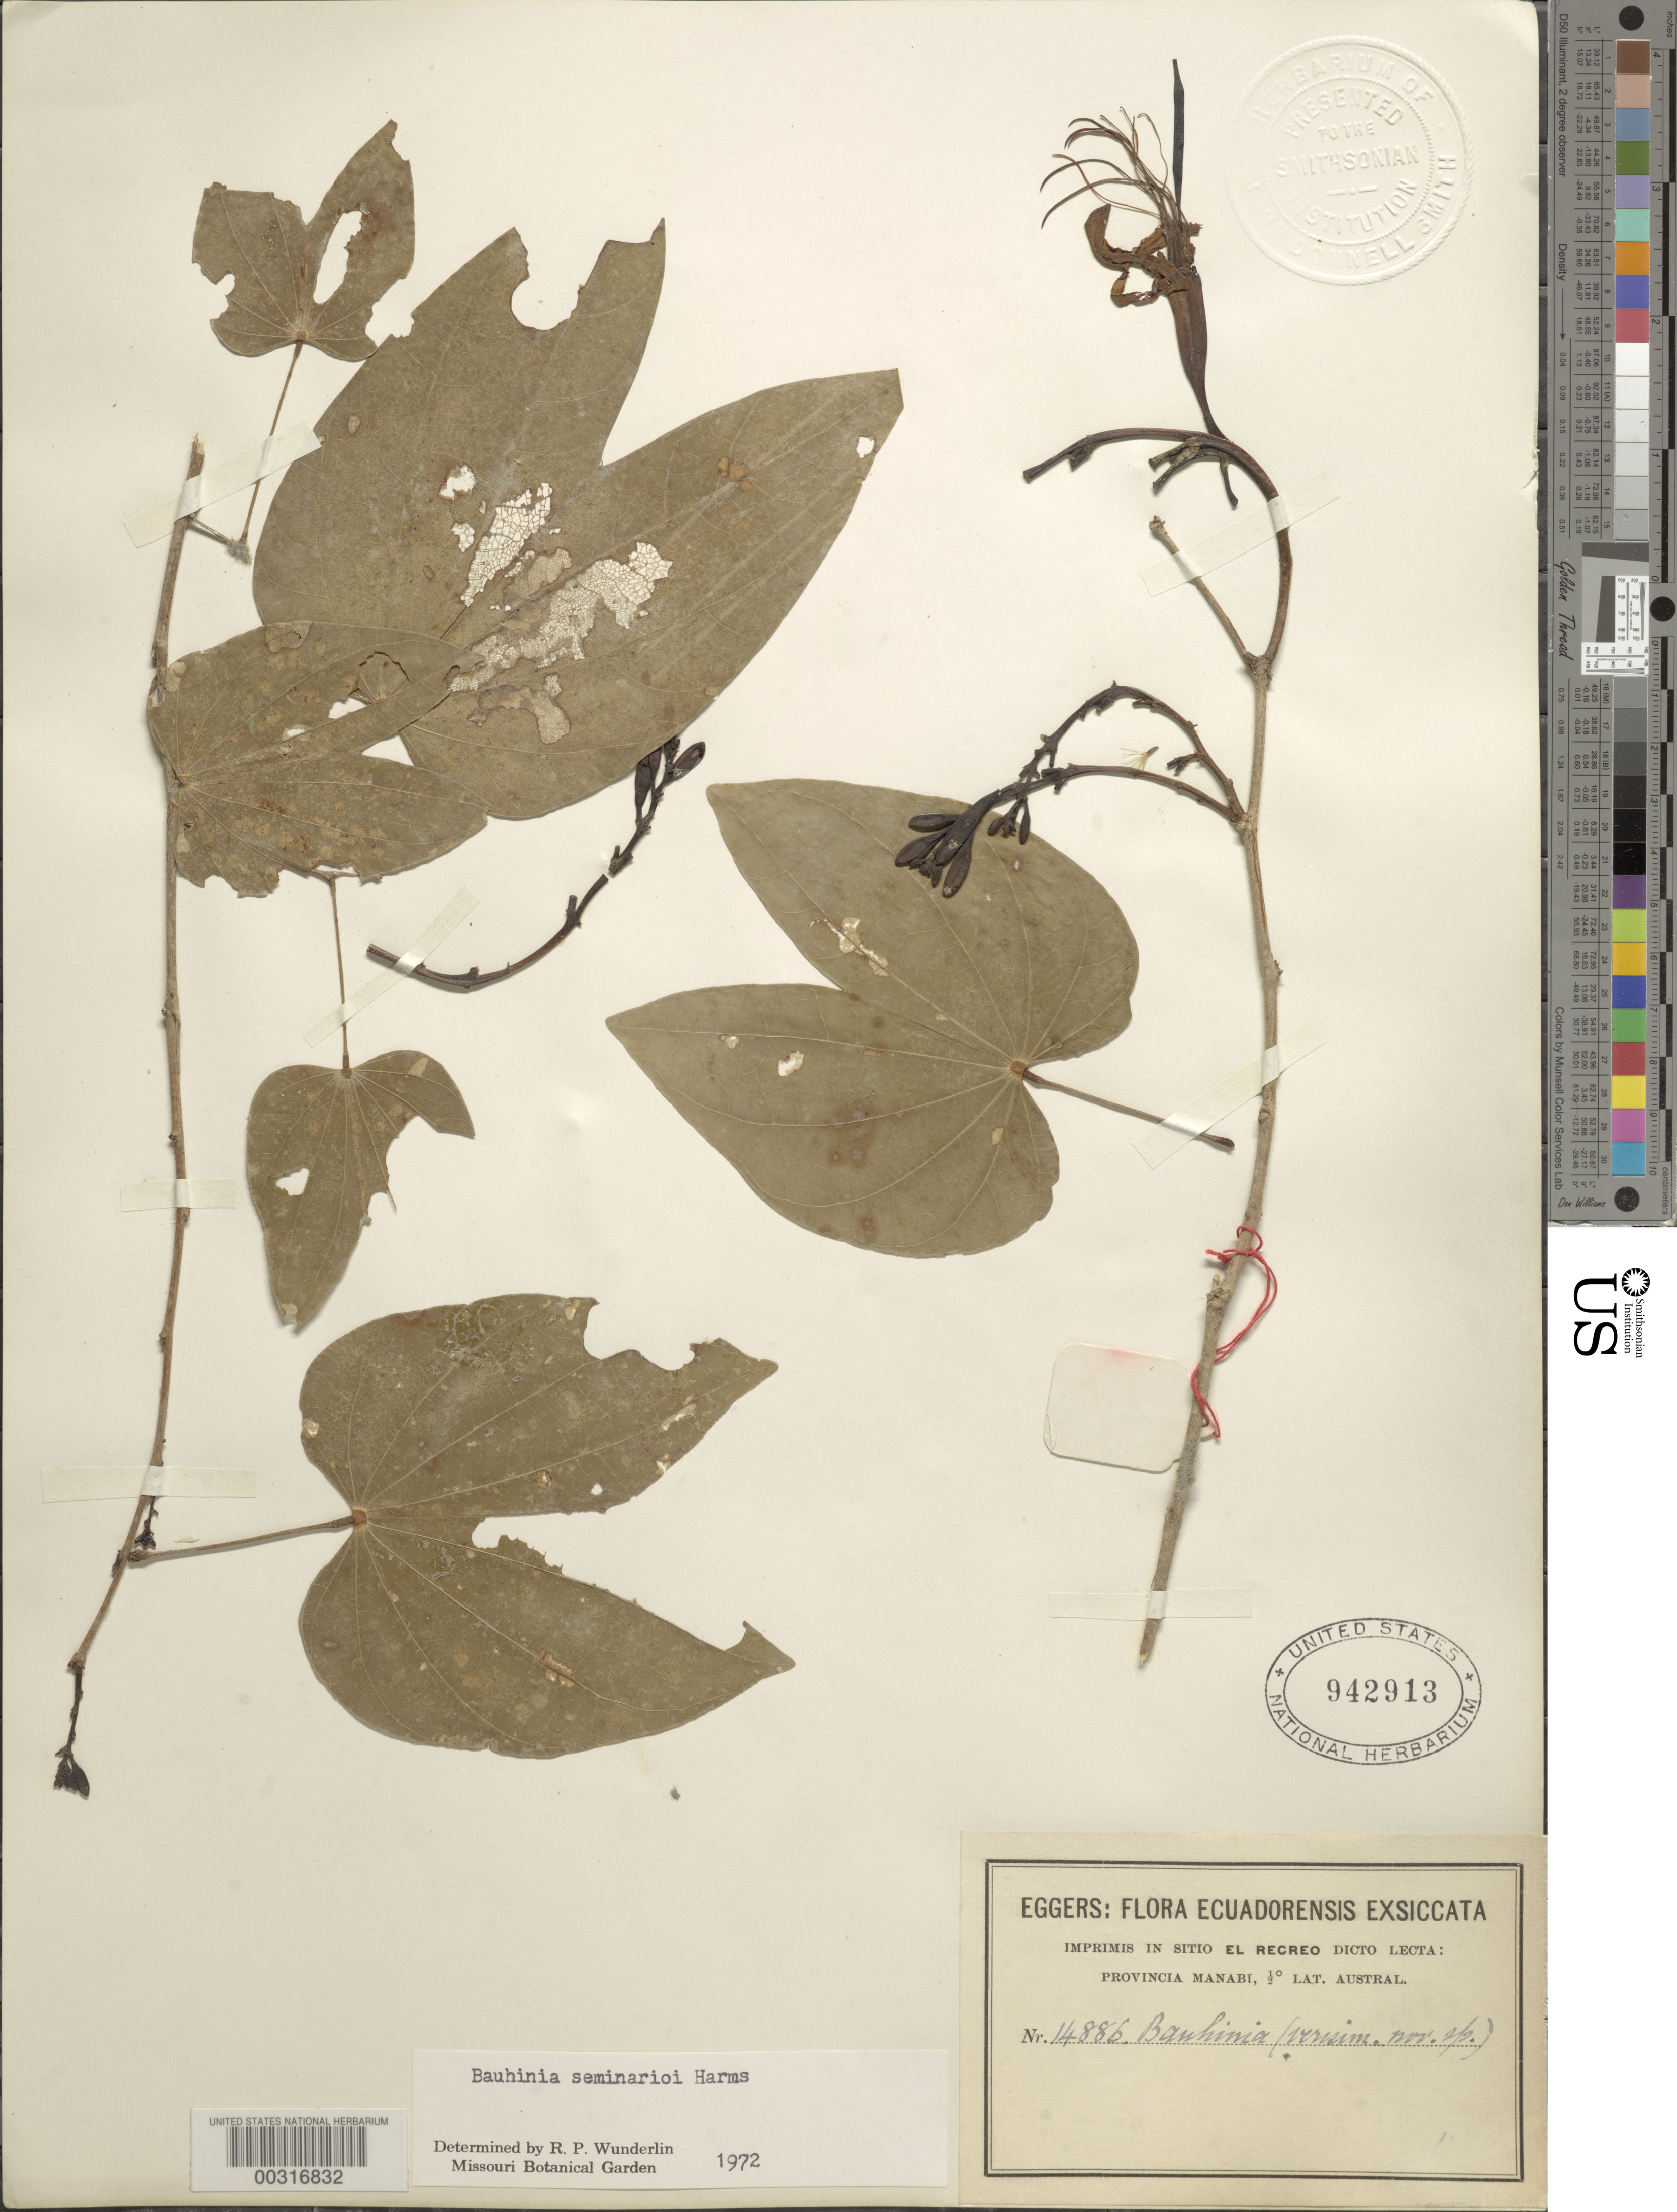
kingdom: Plantae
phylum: Tracheophyta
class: Magnoliopsida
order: Fabales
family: Fabaceae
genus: Bauhinia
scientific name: Bauhinia seminarioi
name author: Harms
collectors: H. F. A. von Eggers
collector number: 14886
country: Ecuador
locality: El Recreo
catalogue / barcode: US 942913